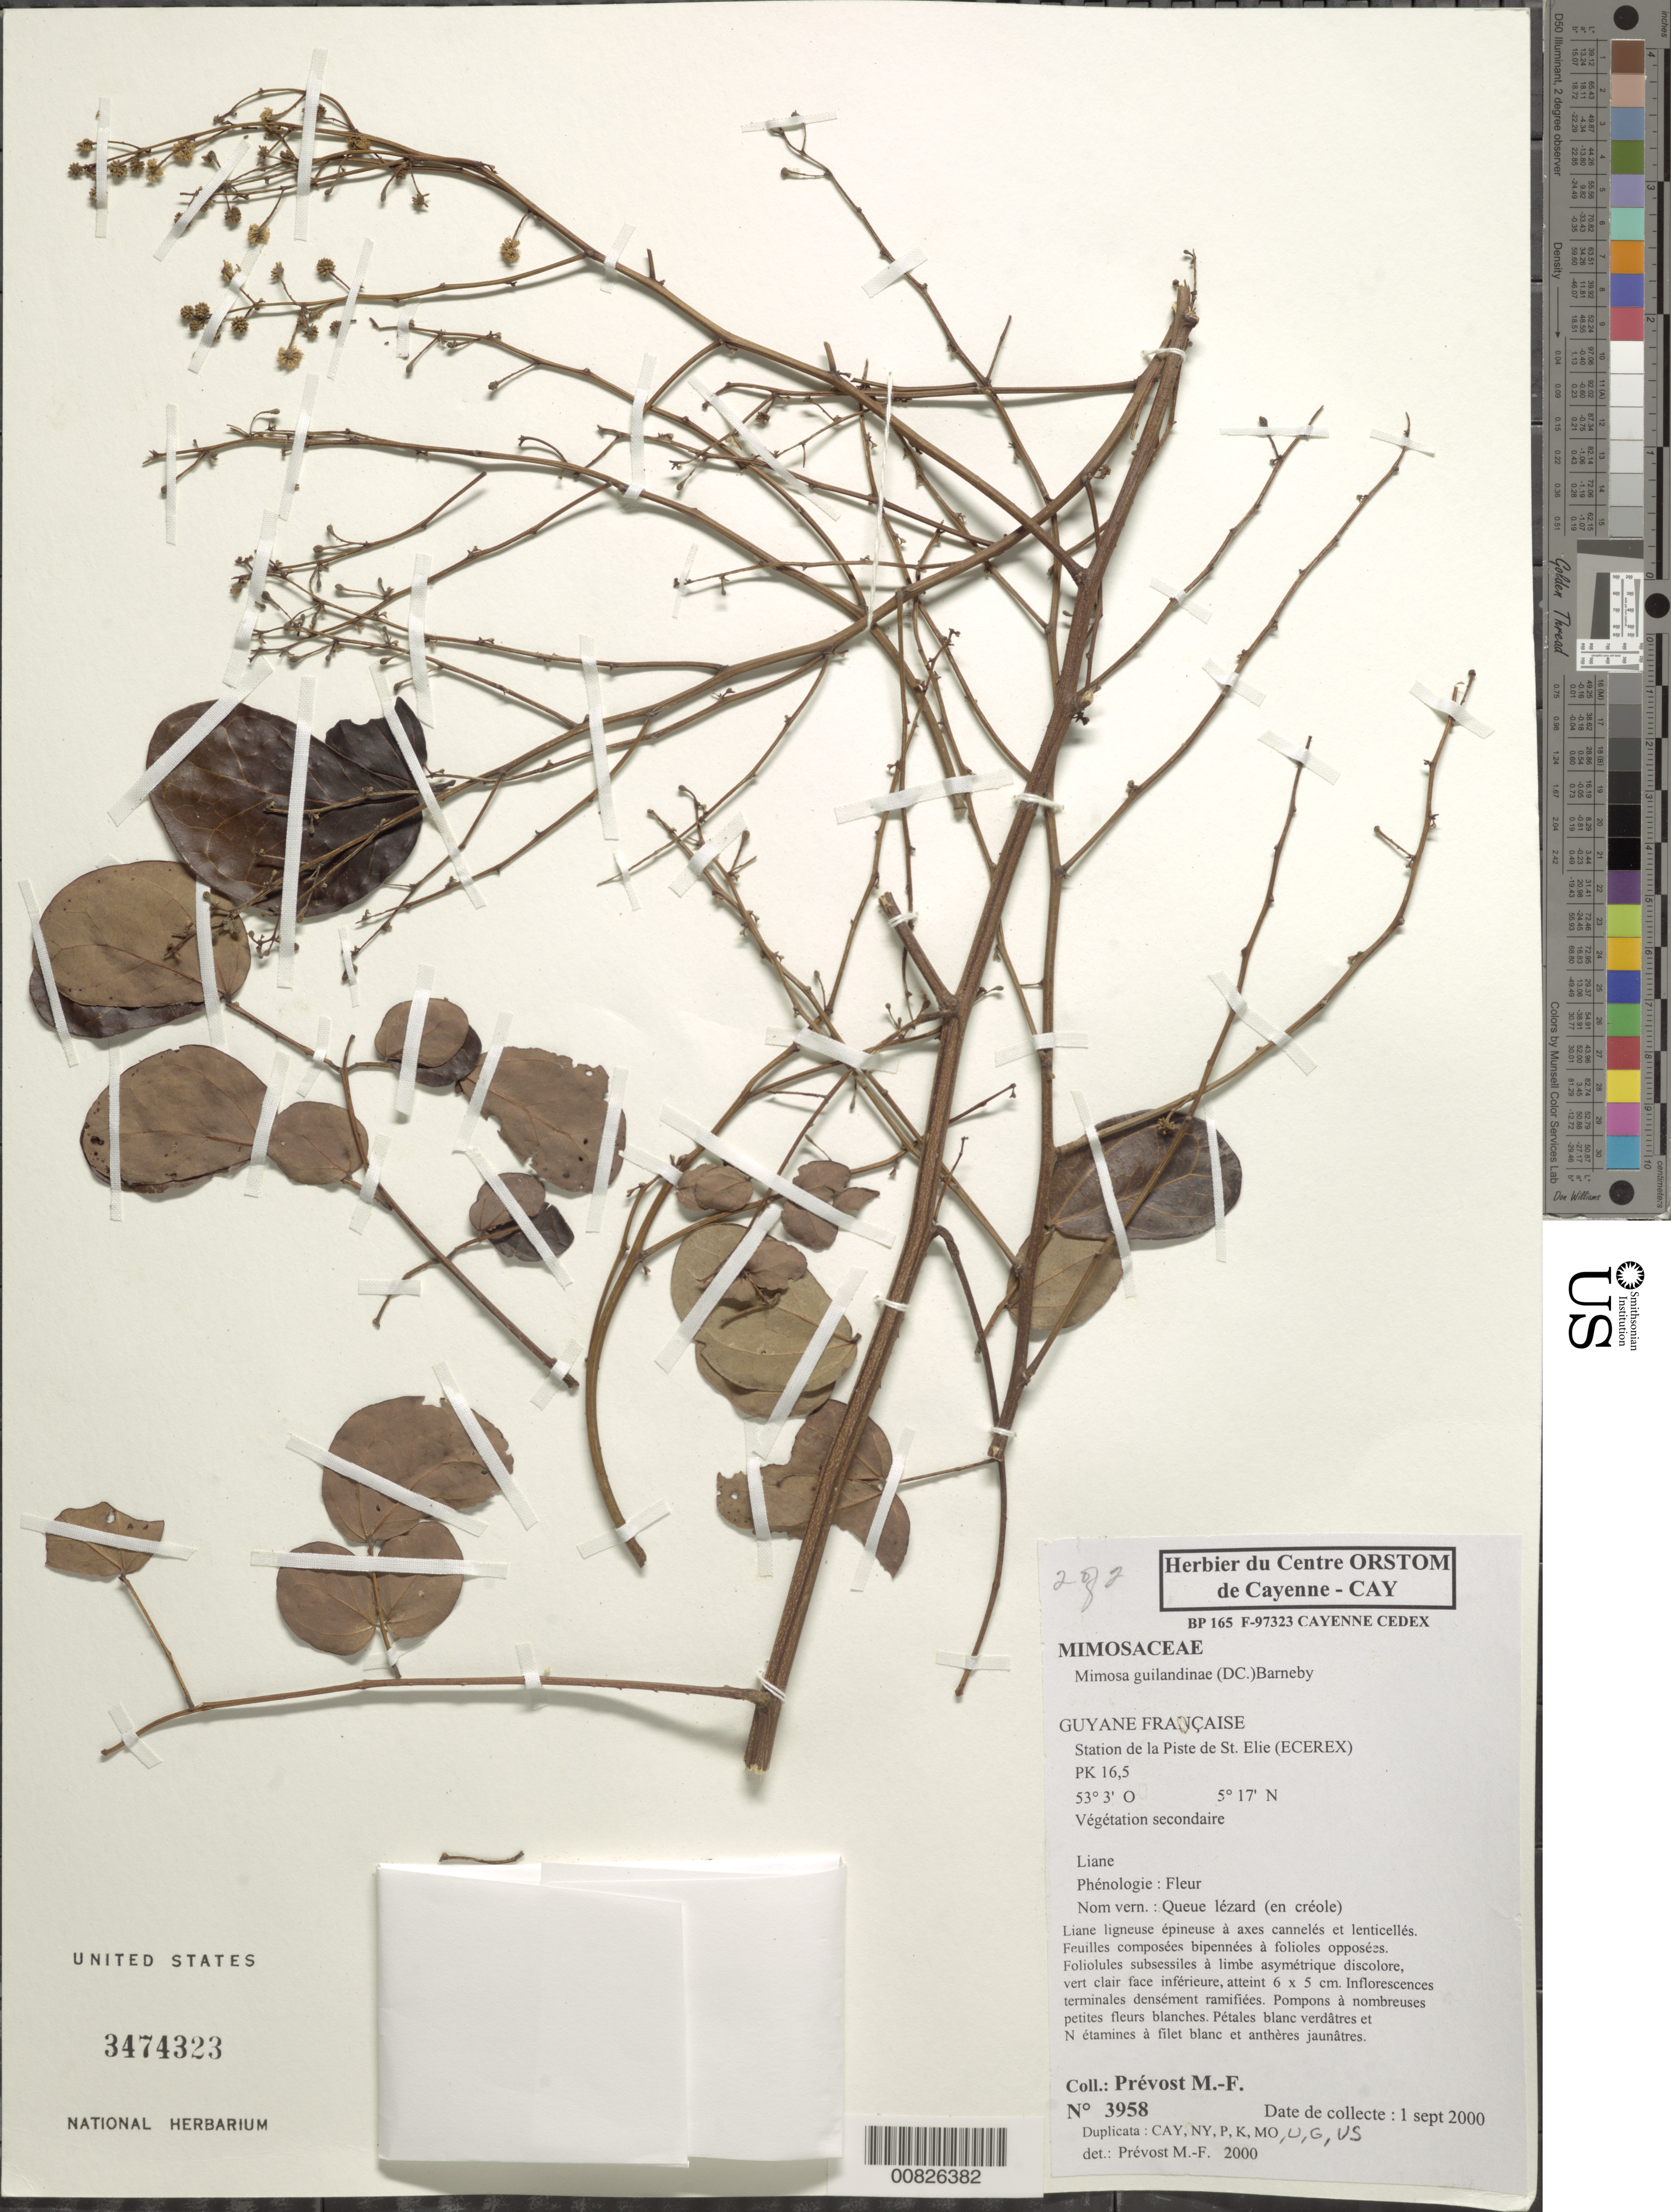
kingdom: Plantae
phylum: Tracheophyta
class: Magnoliopsida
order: Fabales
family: Fabaceae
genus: Mimosa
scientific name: Mimosa guilandinae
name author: (DC.) Barneby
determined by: Prévost, M.-F.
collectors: M.-F. Prévost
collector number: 3958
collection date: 2000-09-01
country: French Guiana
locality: Guyane Francaise. Station de la Piste de St. Elie ( ECEREX). PK 16,5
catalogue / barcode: US 3474323